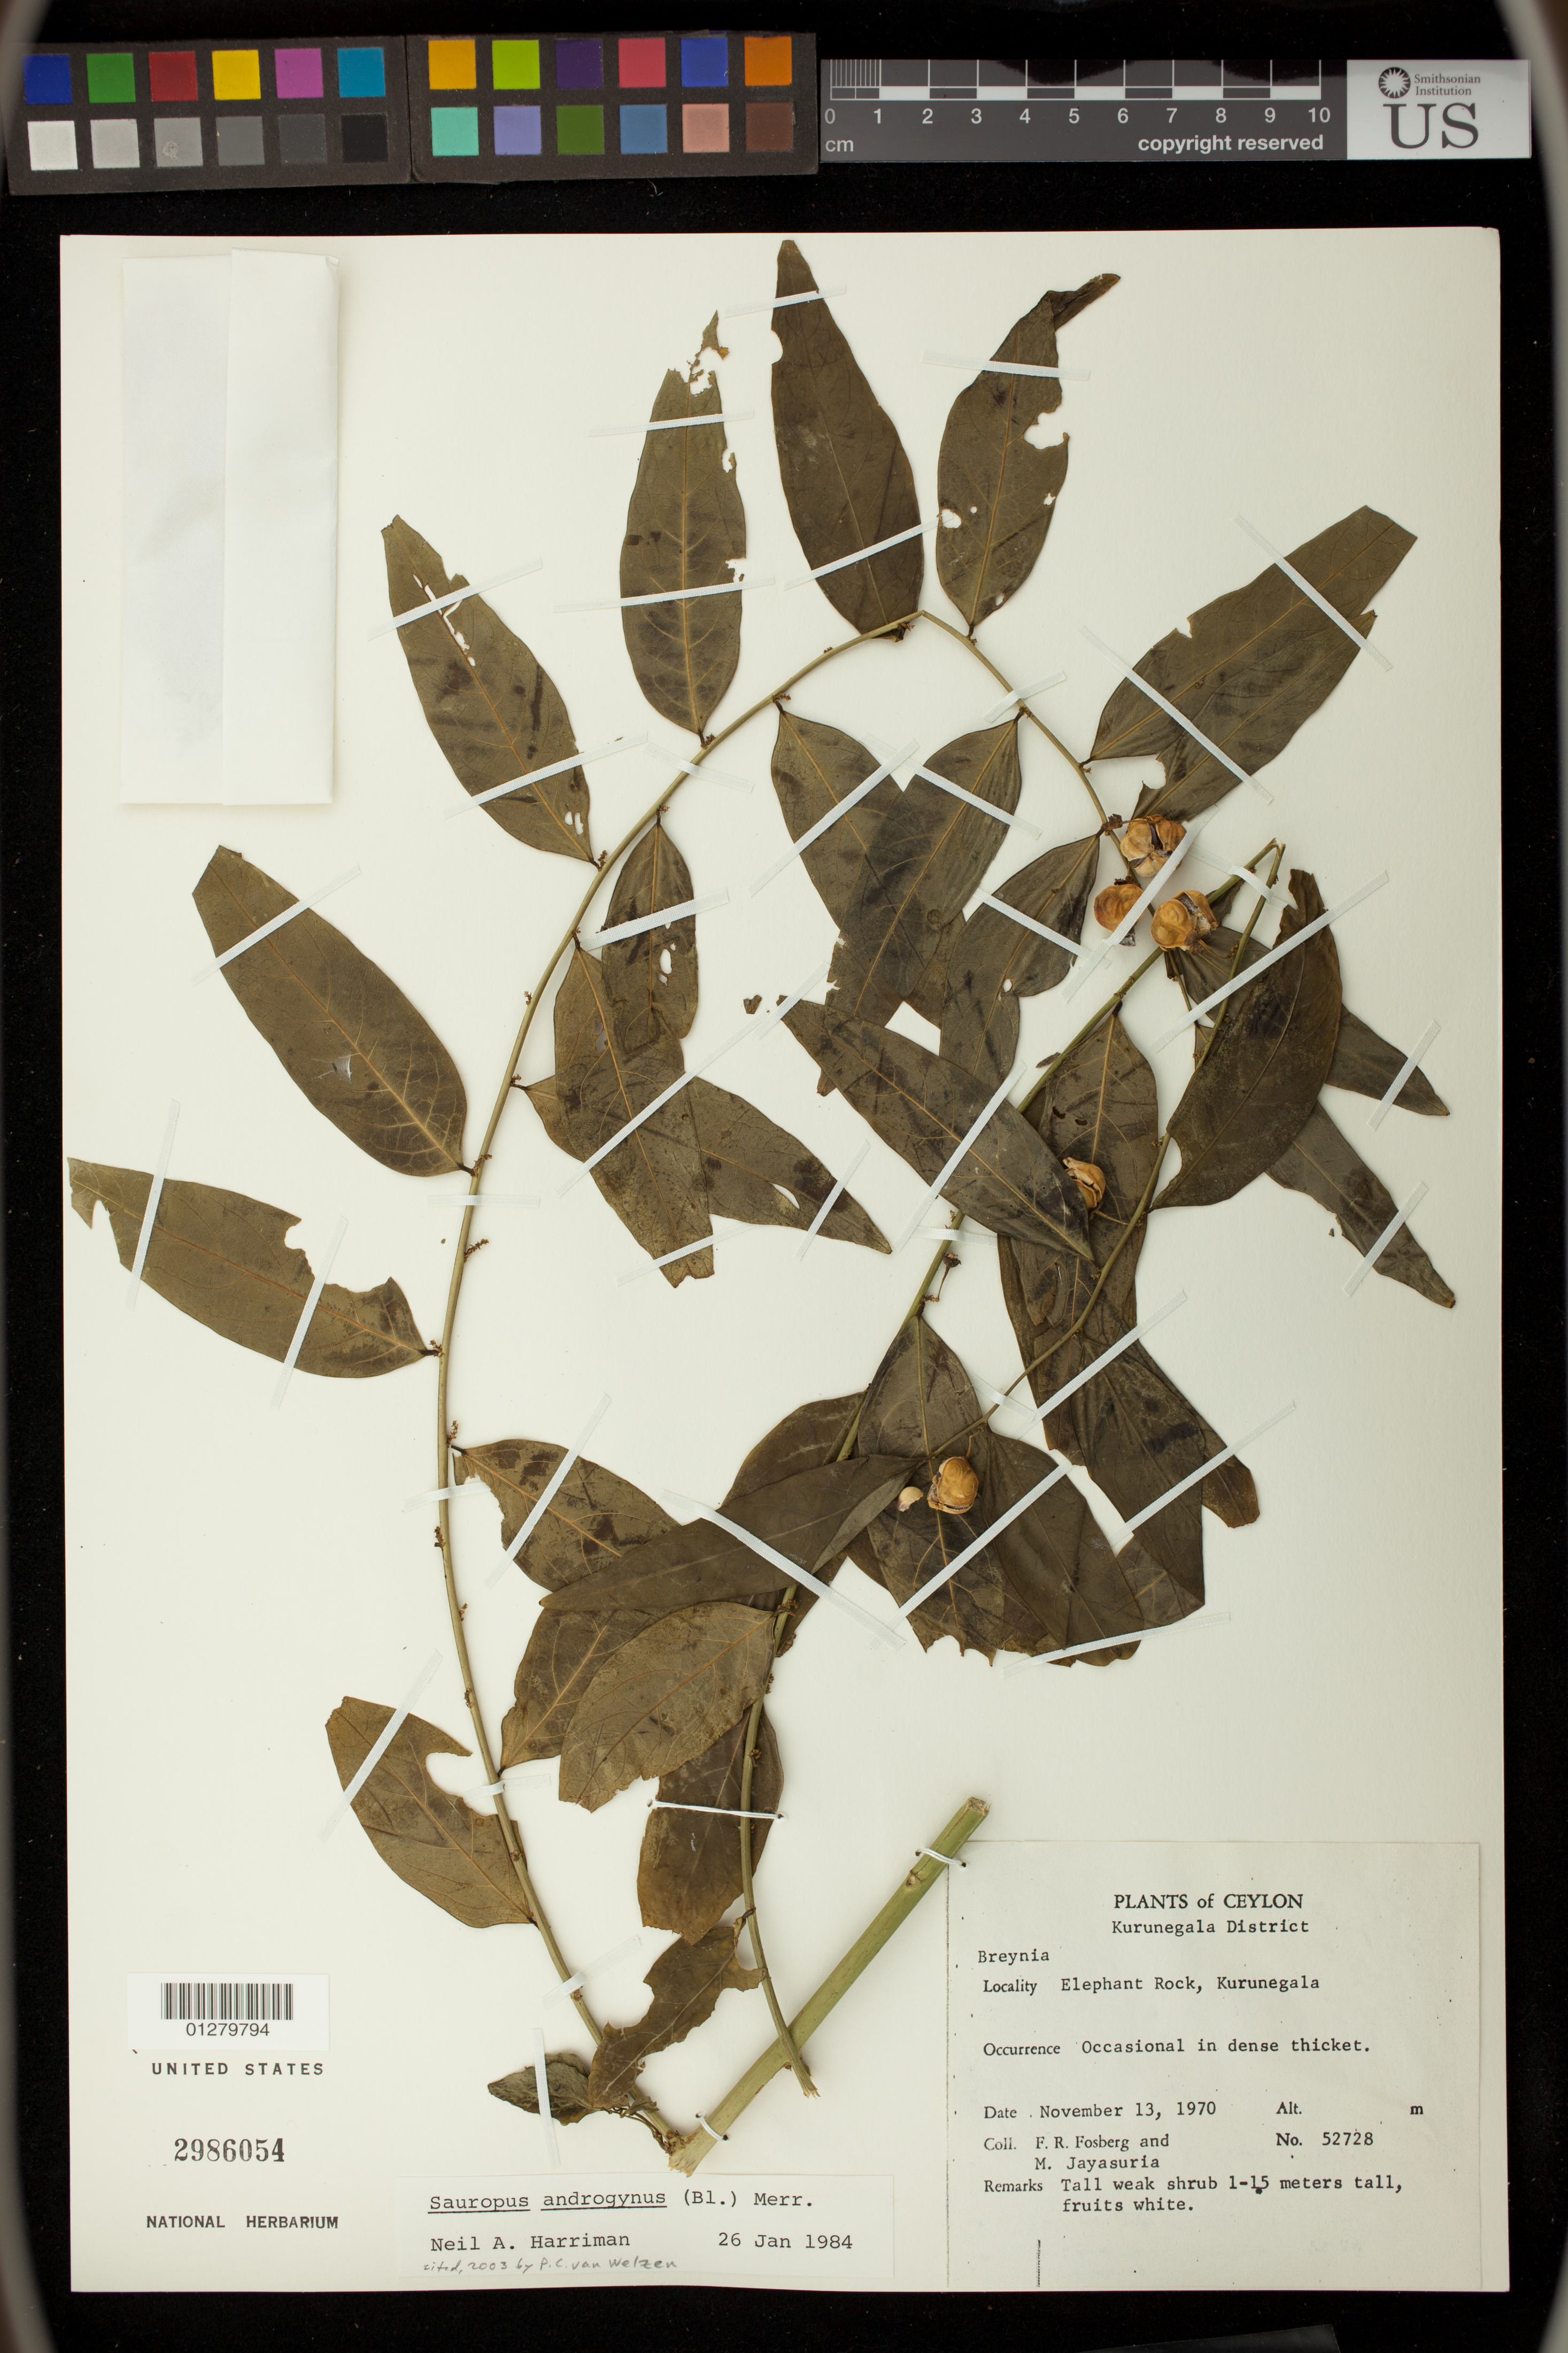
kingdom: Plantae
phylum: Tracheophyta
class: Magnoliopsida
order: Malpighiales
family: Phyllanthaceae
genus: Sauropus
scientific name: Sauropus androgynus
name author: (L.) Merr.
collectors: F. R. Fosberg & M. Jayasuria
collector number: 52728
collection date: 1970-11-13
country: Sri Lanka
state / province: North Western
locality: Kurunegala District,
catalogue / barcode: US 2986054